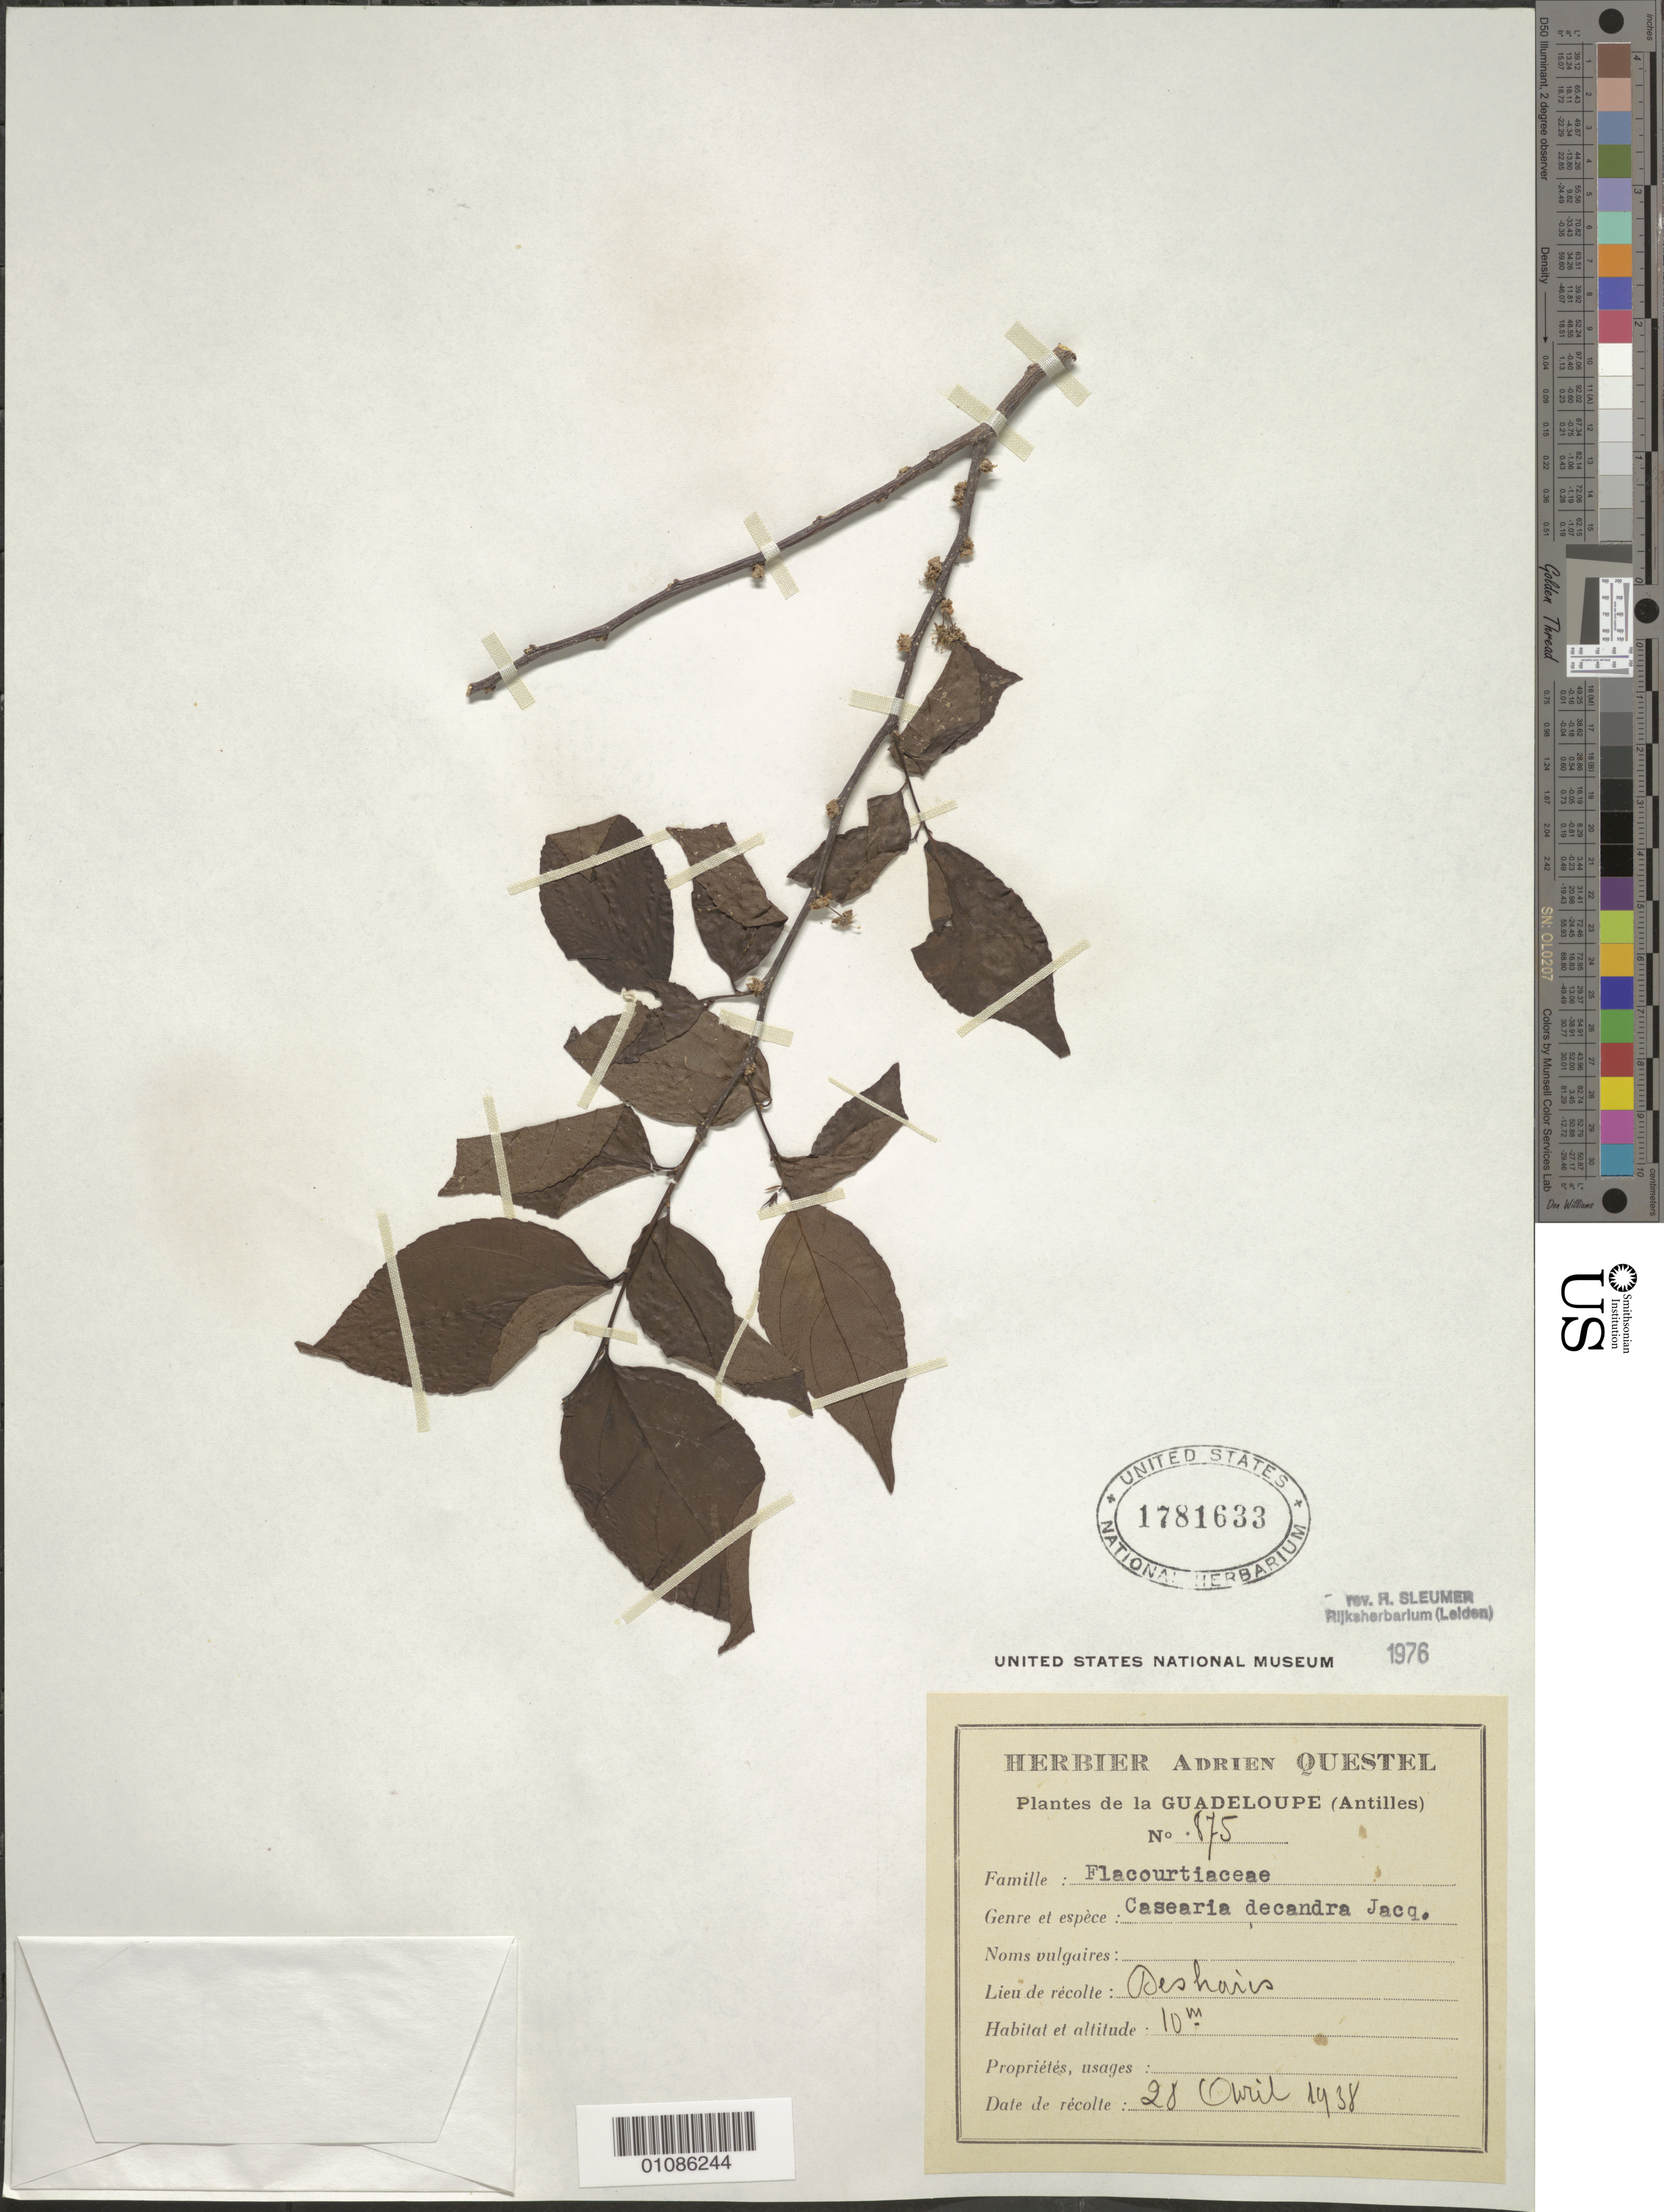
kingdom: Plantae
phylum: Tracheophyta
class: Magnoliopsida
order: Malpighiales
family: Salicaceae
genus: Casearia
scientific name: Casearia decandra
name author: Jacq.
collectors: A. Questel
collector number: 875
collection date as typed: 28 Apr 1938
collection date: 1938-04-28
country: Guadeloupe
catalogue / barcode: US 1781633